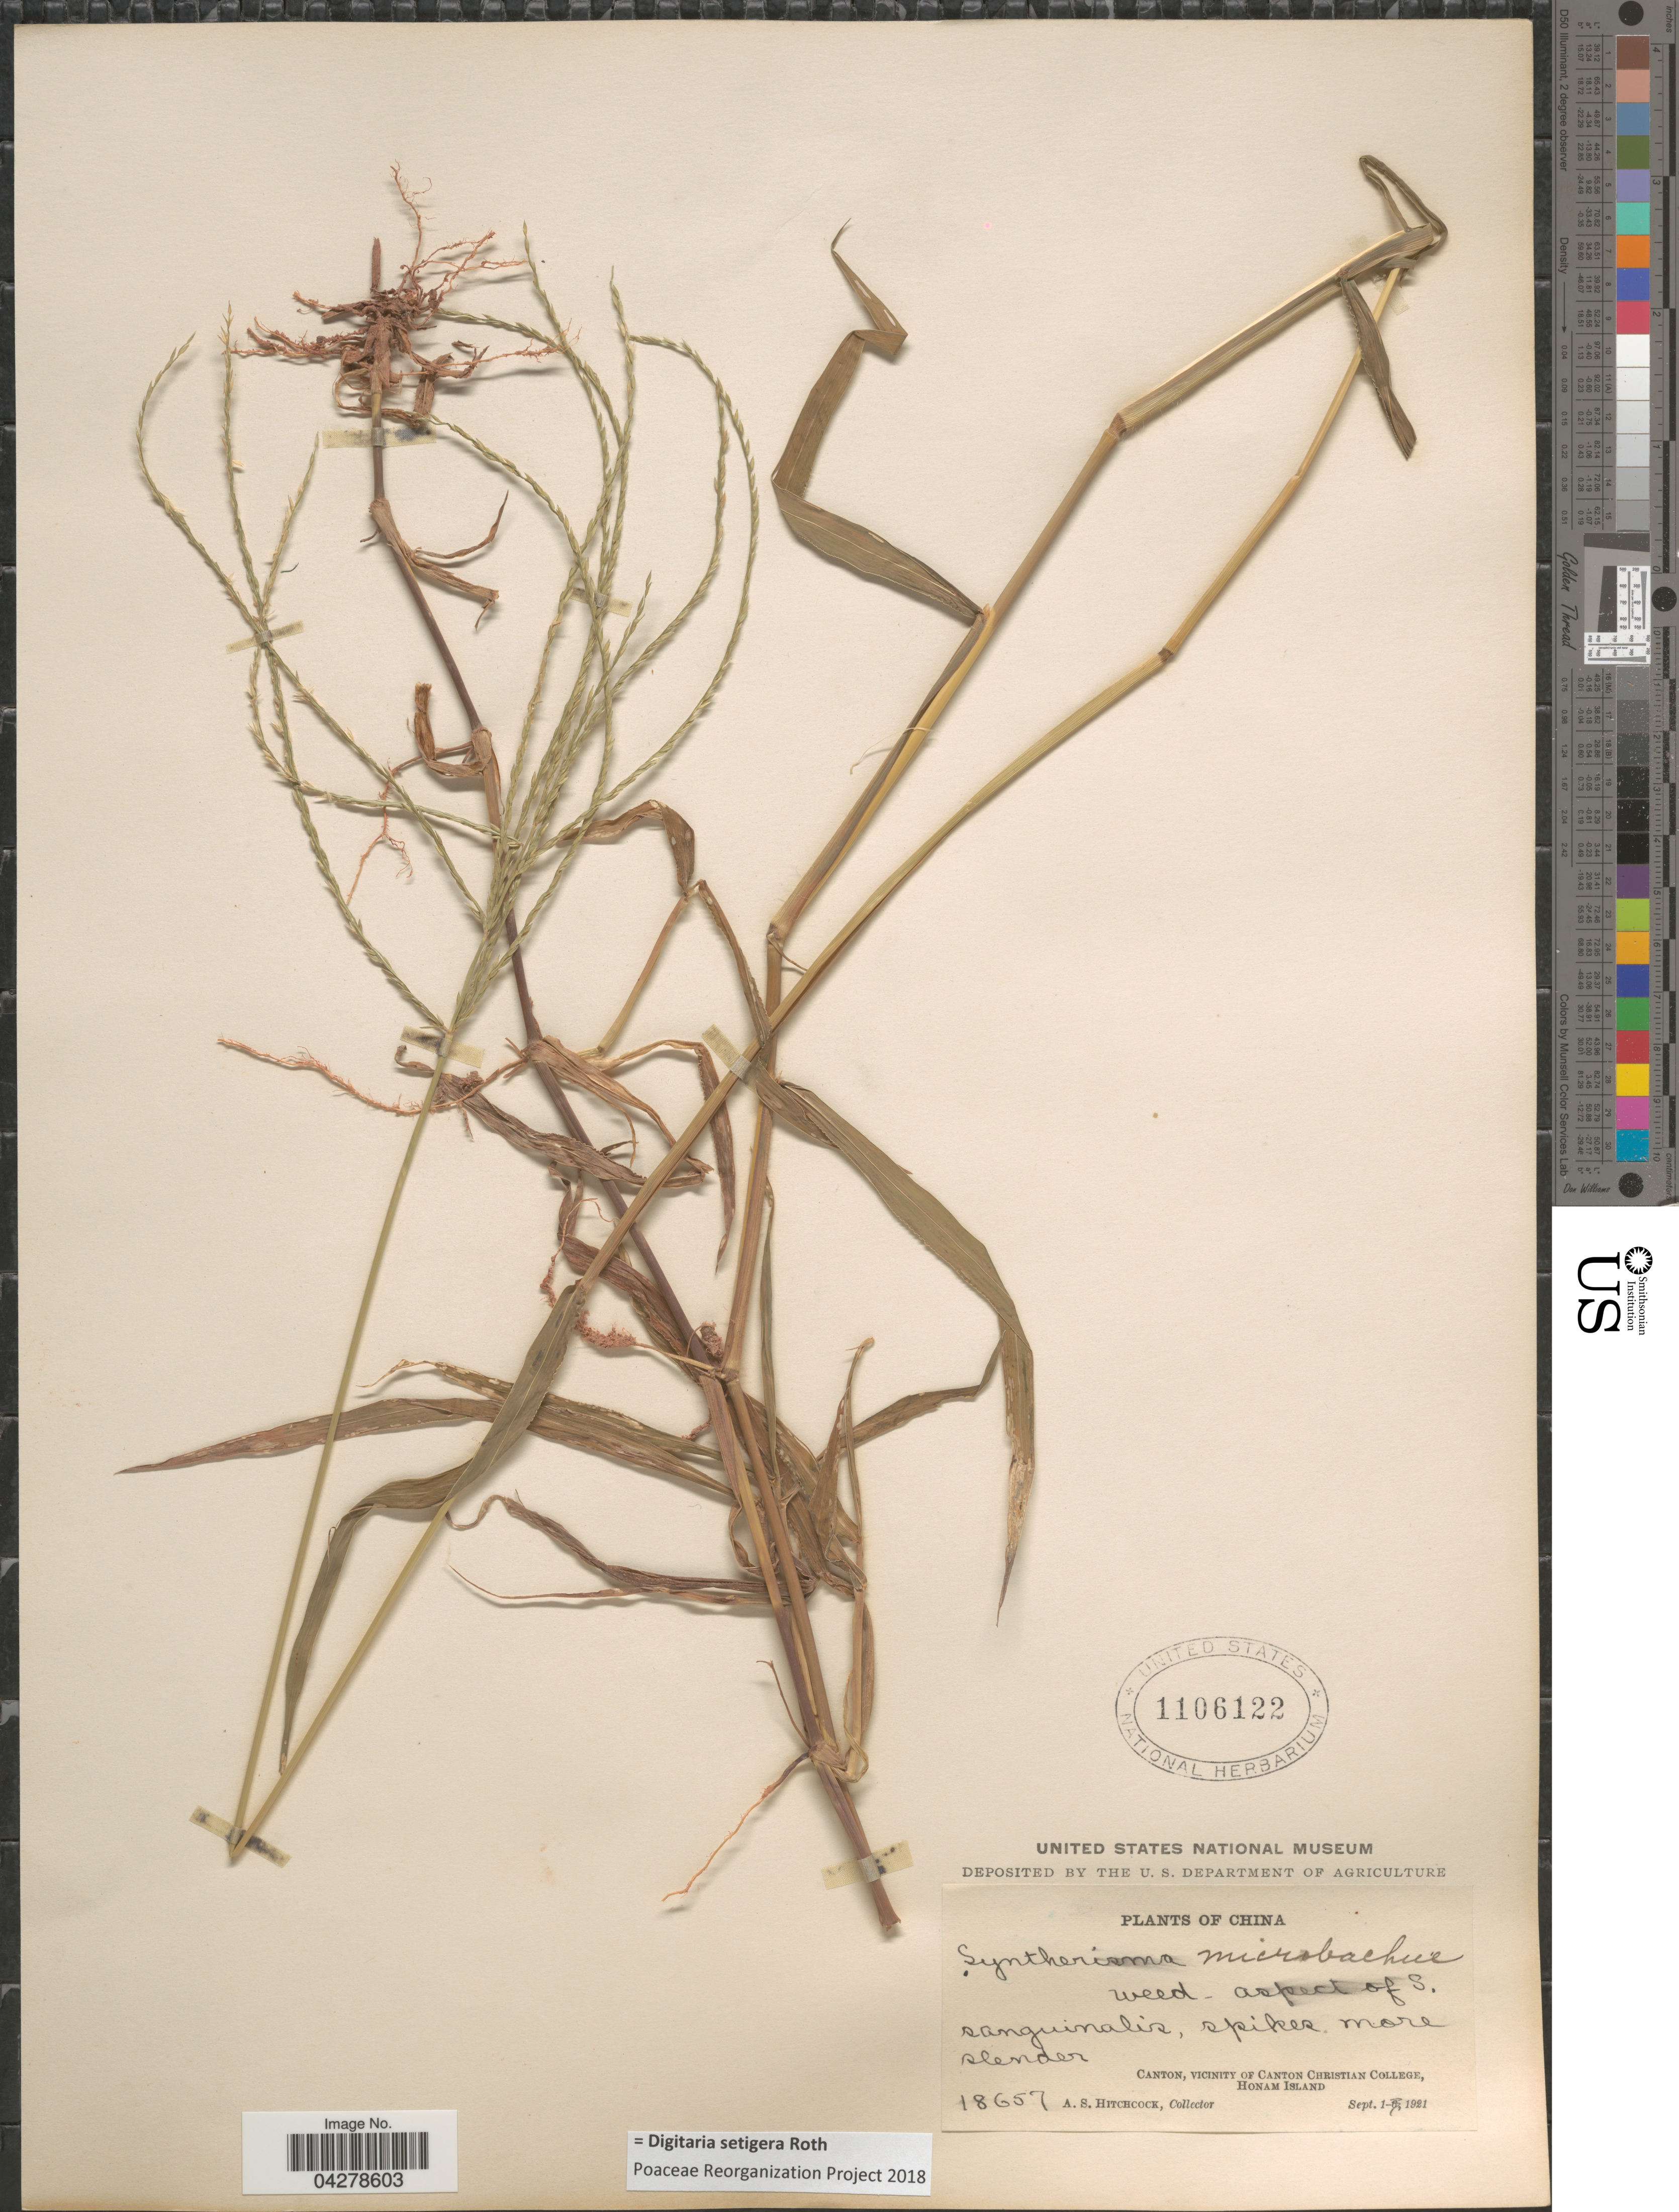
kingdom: Plantae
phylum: Tracheophyta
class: Liliopsida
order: Poales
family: Poaceae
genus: Digitaria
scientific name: Digitaria setigera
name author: Roth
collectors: A. S. Hitchcock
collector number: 18657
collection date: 1921-09-01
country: China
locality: Weed - aspect of S. sanguinalis, spikes more slender. Canton, vicinity of Canton Christian College, Honam Island.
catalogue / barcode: US 1106122